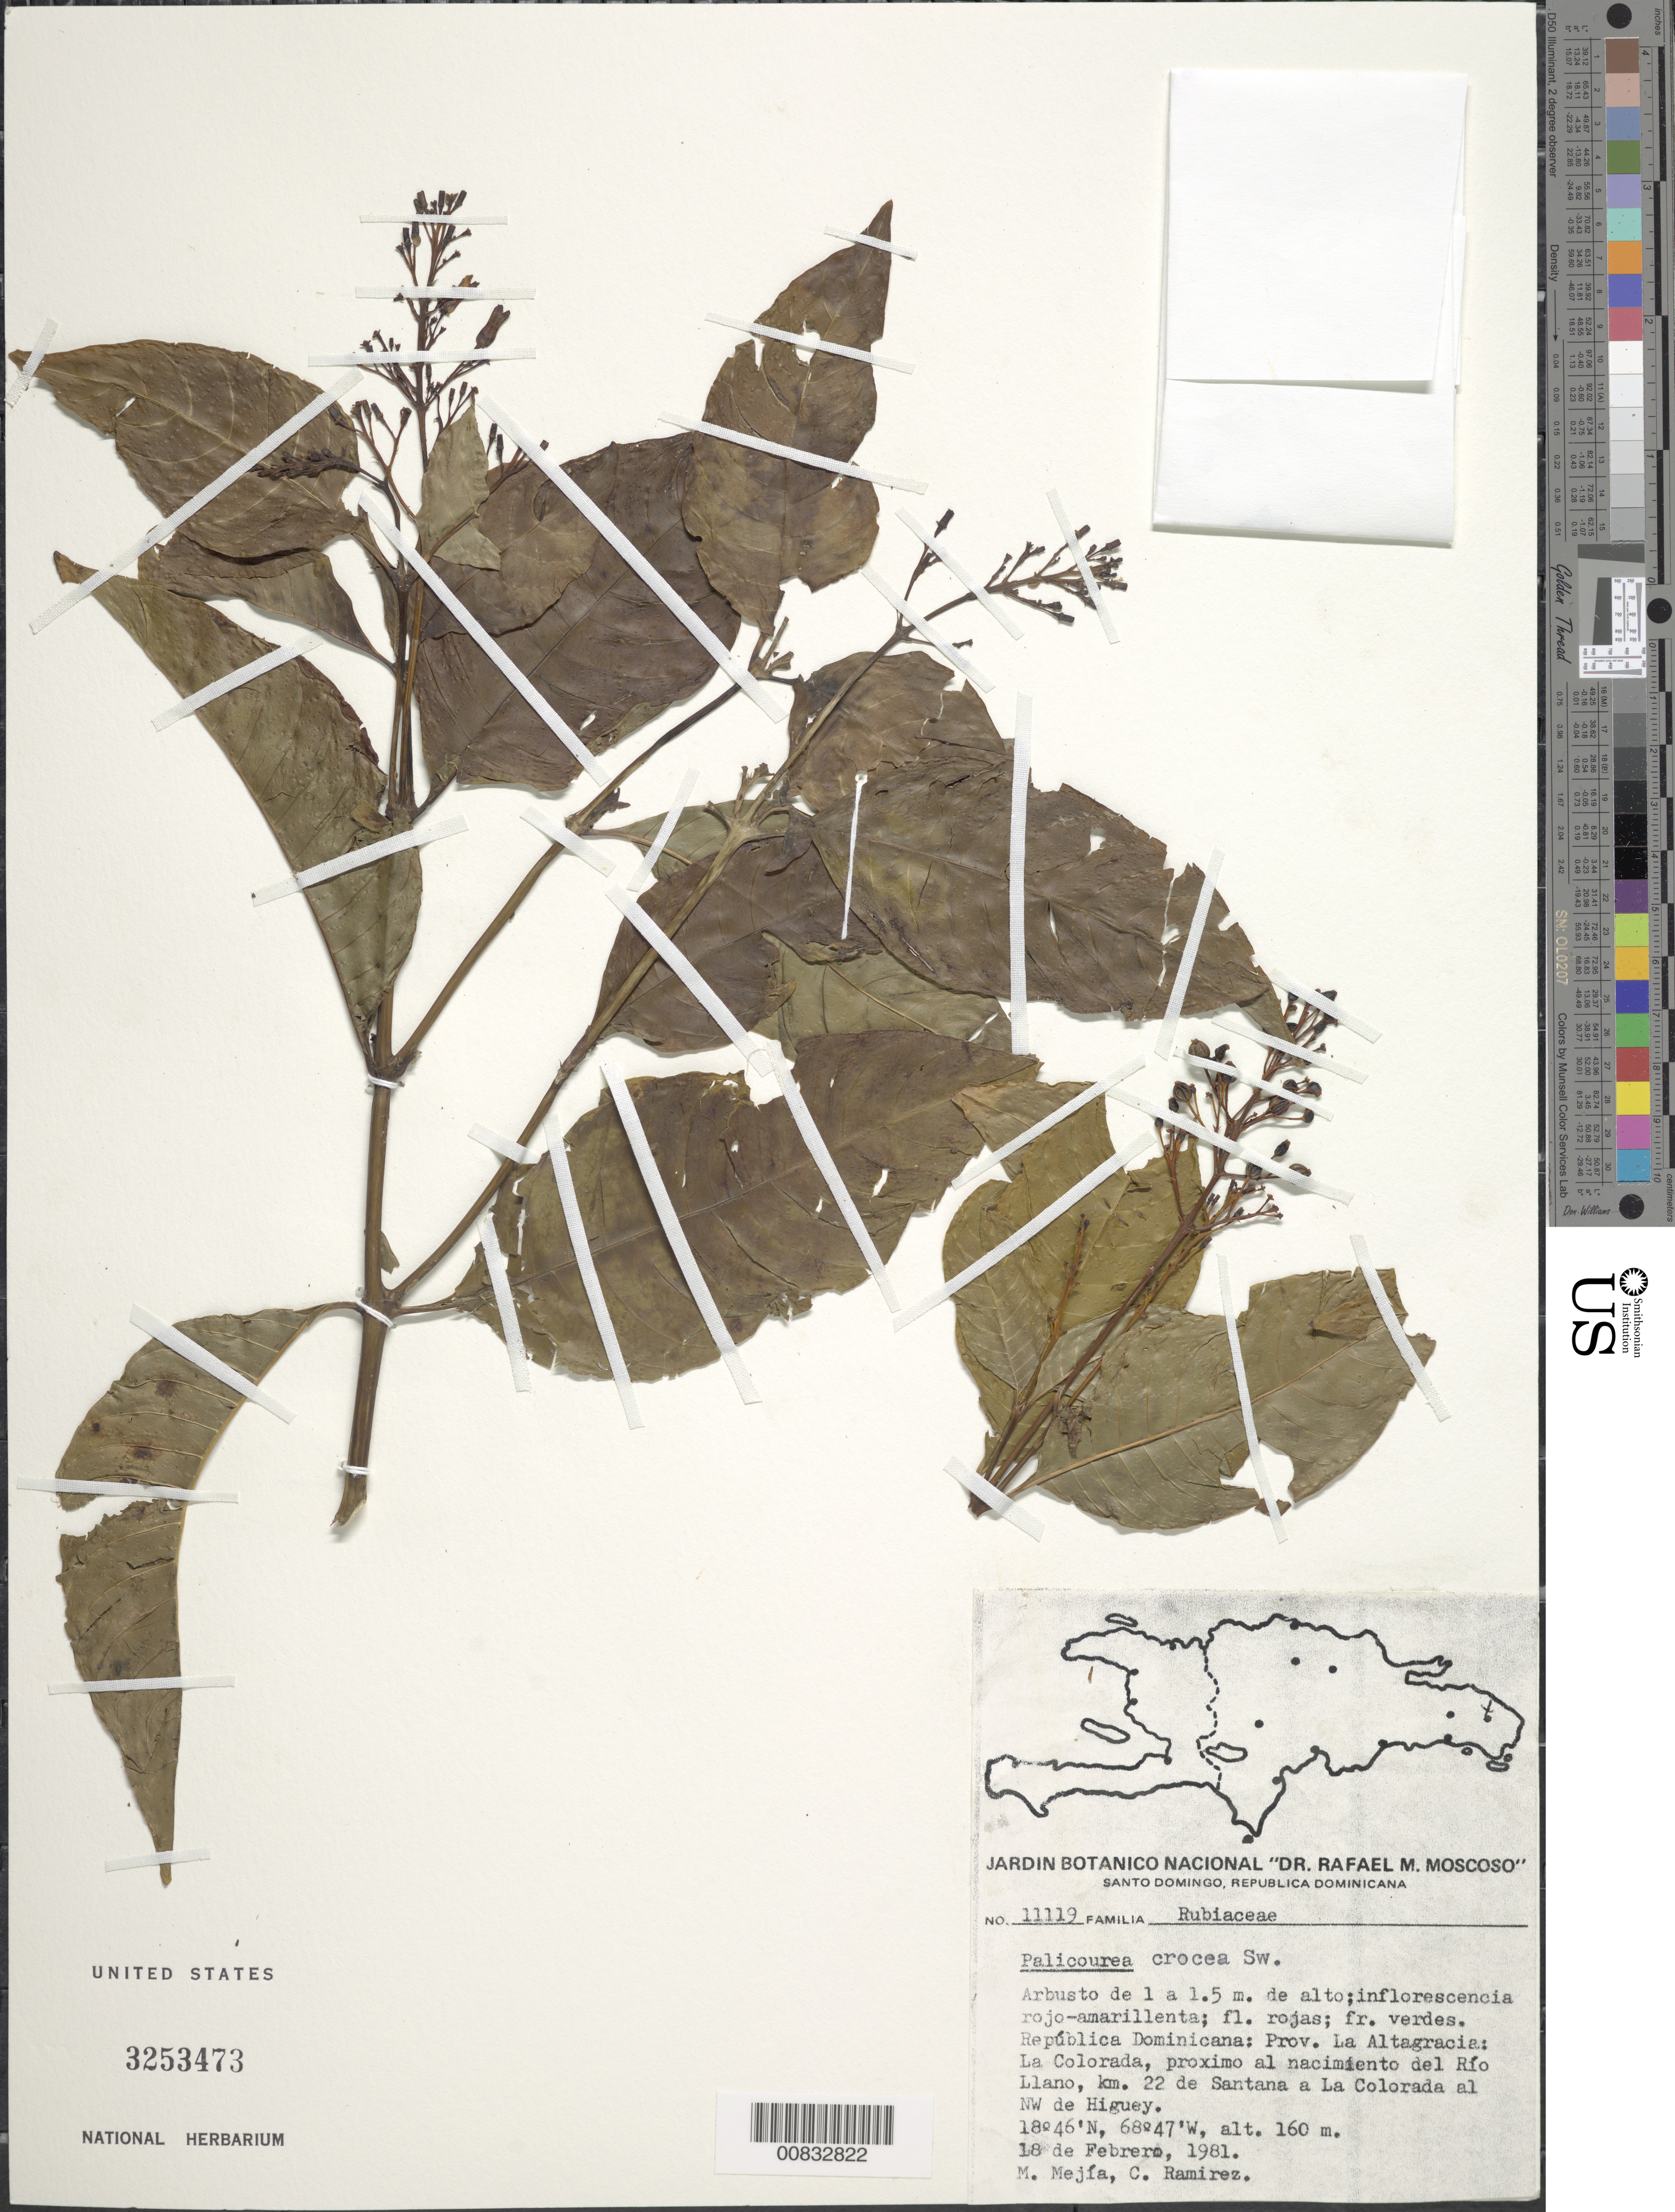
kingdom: Plantae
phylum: Tracheophyta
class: Magnoliopsida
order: Gentianales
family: Rubiaceae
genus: Palicourea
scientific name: Palicourea crocea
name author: (Sw.) Schult.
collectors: M. Mejia & C. Ramirez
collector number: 11119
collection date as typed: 18 Feb 1981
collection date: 1981-02-18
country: Dominican Republic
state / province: La Altagracia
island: Hispaniola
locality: La Colorada, proximo al nacimiento del Río Llano, km 22 de Santana a La Colorada al NW de Higüey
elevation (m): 160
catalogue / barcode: US 3253473